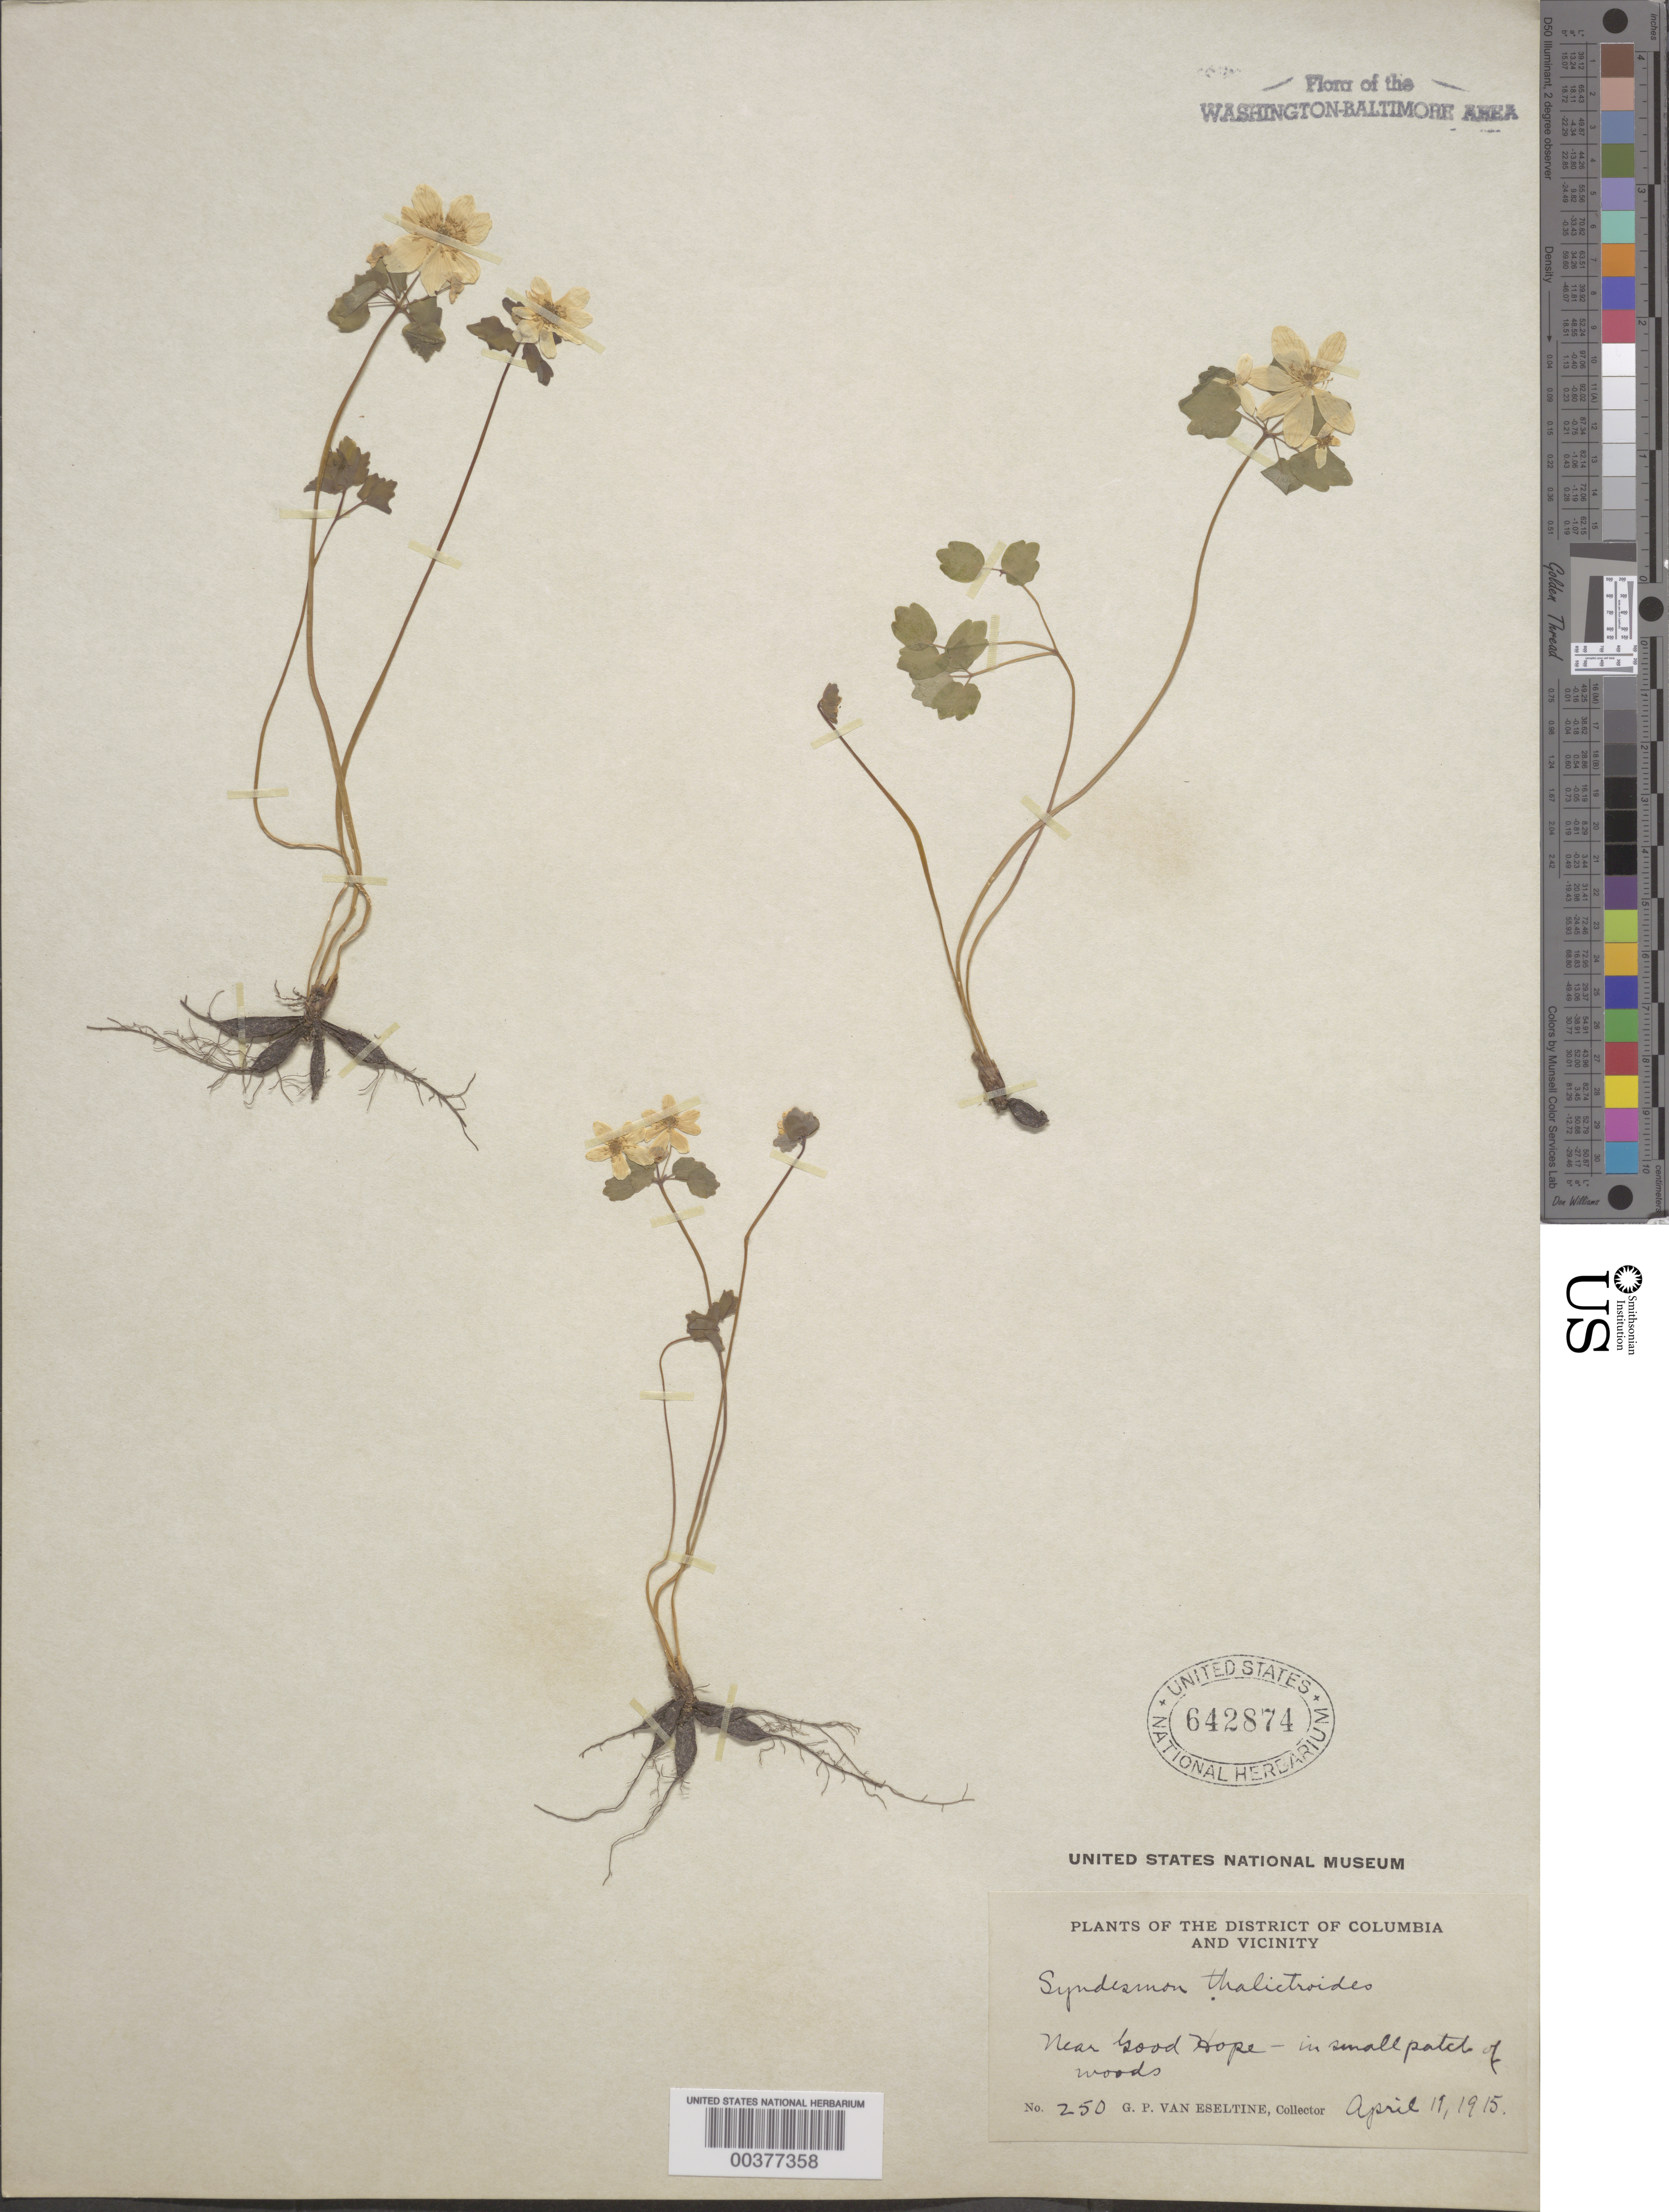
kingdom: Plantae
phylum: Tracheophyta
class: Magnoliopsida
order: Ranunculales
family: Ranunculaceae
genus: Thalictrum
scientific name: Thalictrum thalictroides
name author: (L.) A.J. Eames & B. Boivin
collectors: M. Taylor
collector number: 250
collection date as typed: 19 Apr 1915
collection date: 1915-04-19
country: United States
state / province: District of Columbia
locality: Good Hope vicinity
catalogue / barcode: US 642874